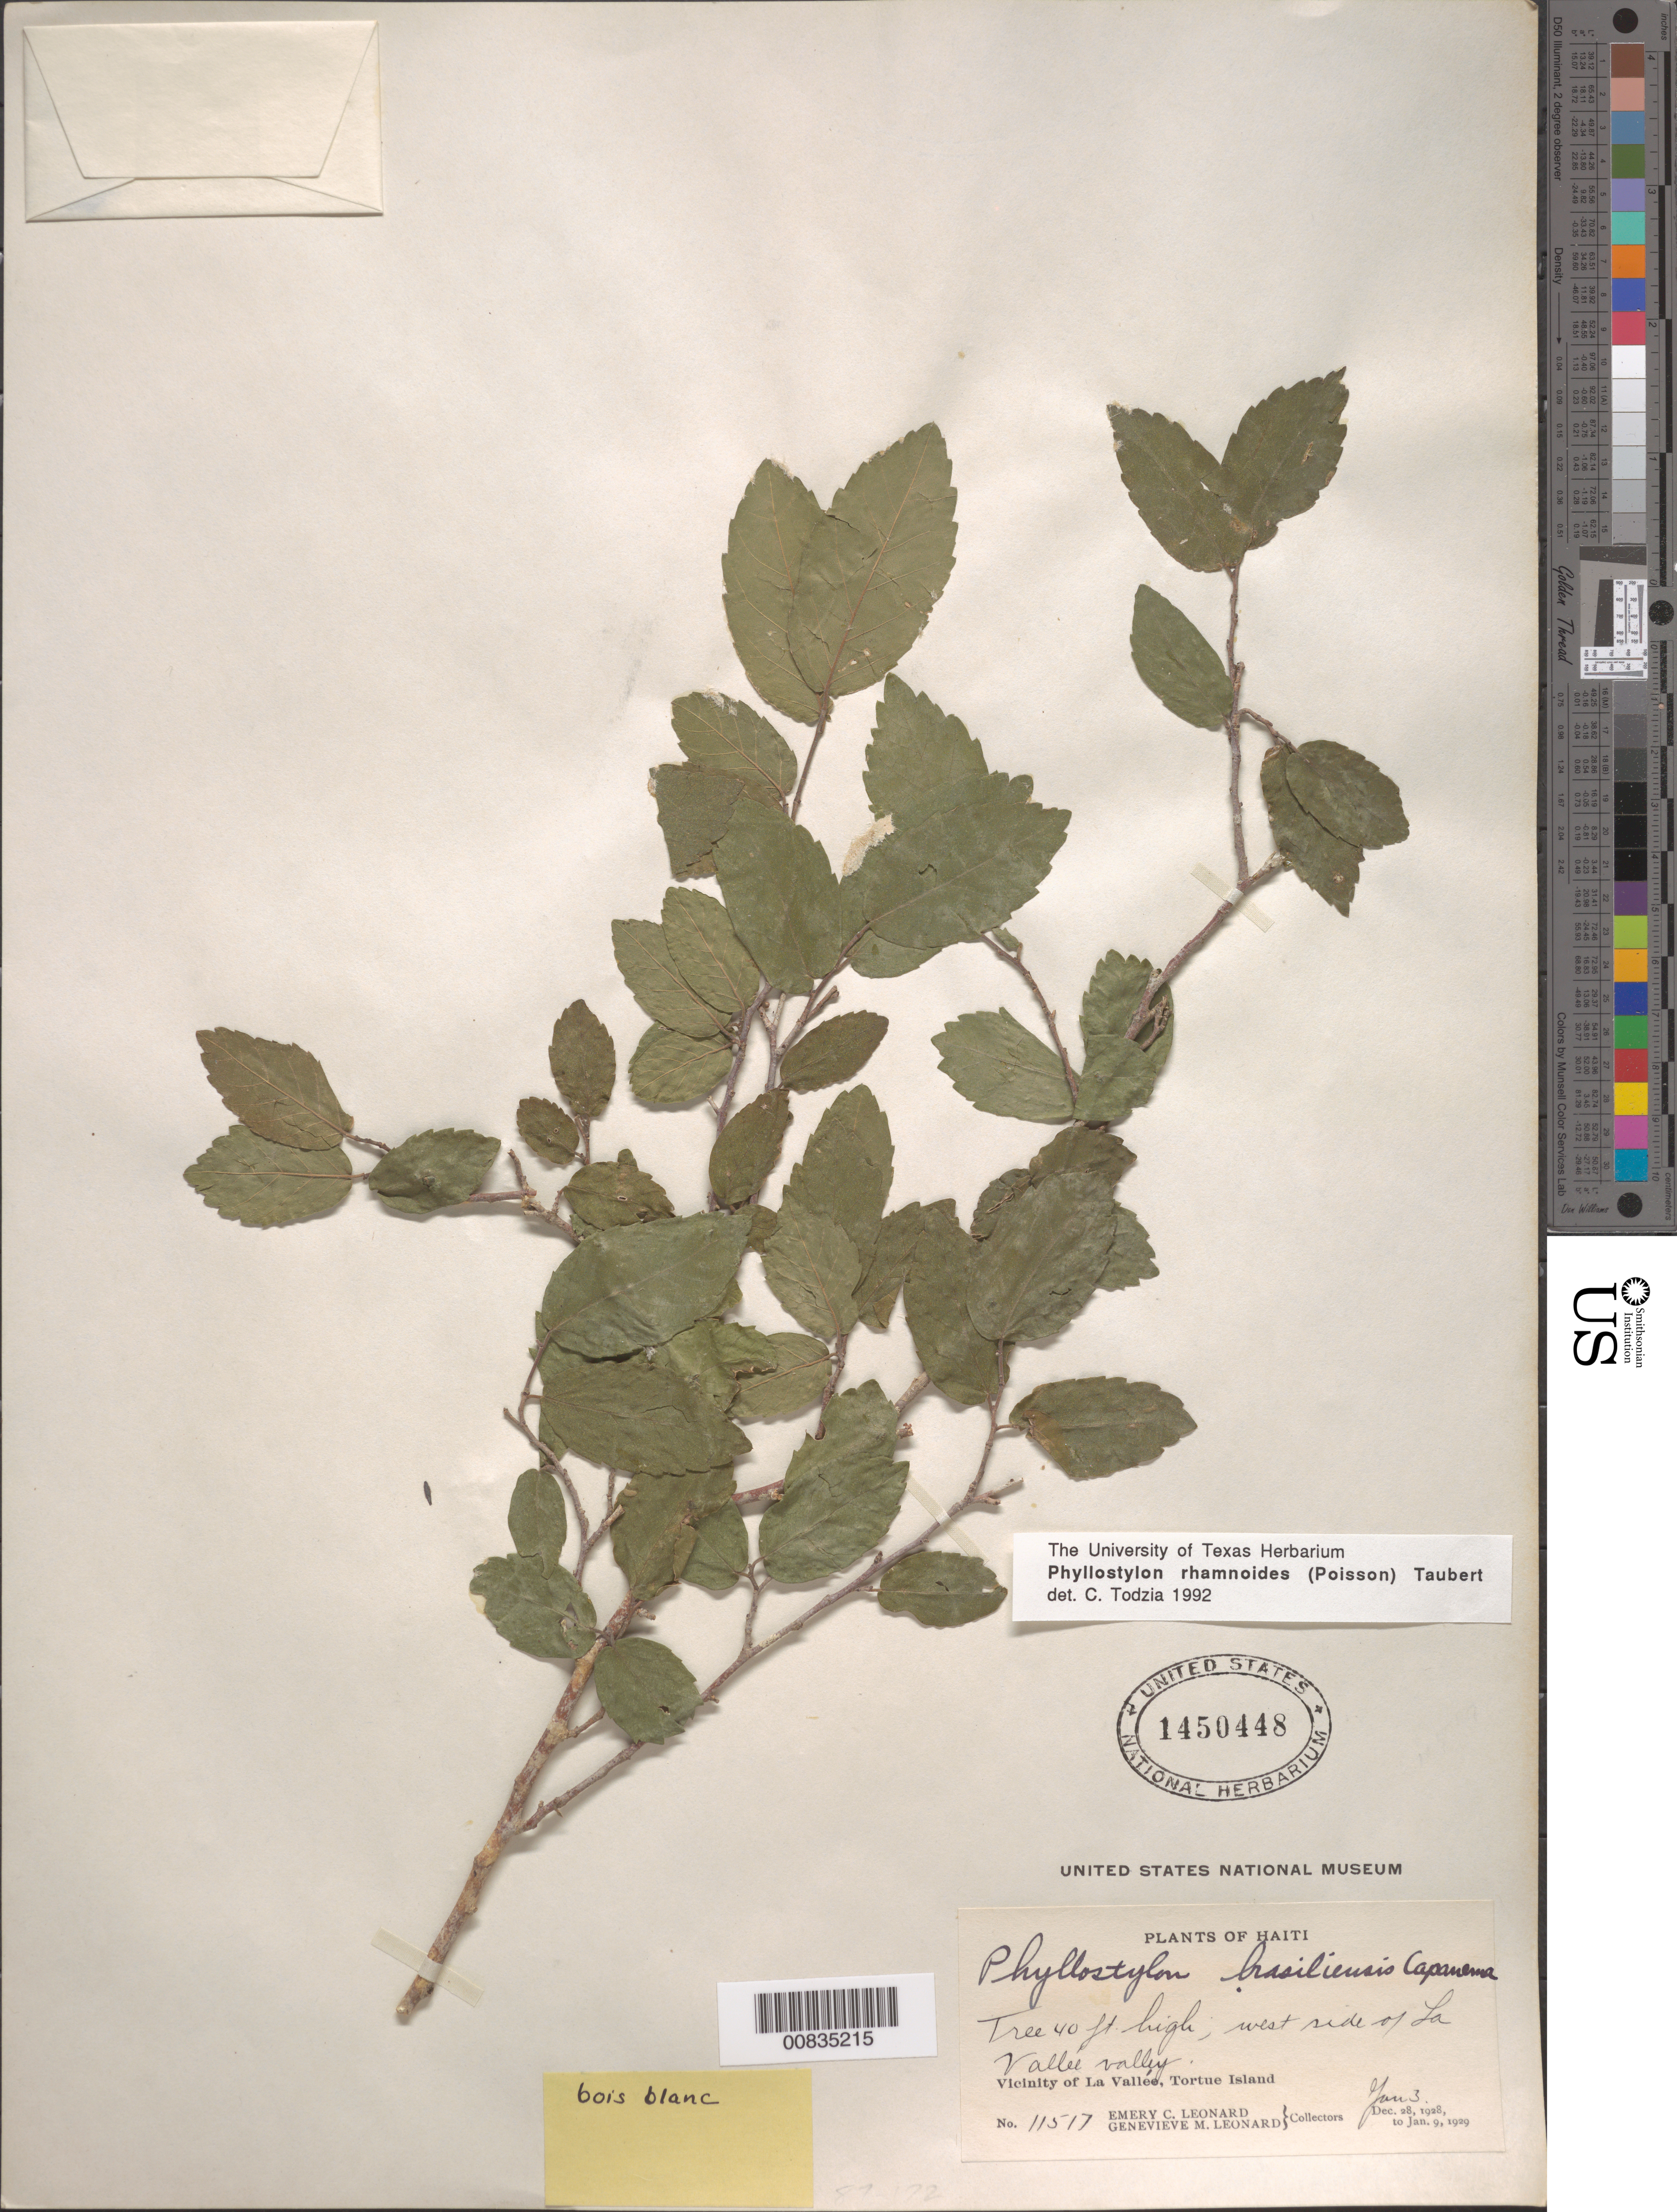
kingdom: Plantae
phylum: Tracheophyta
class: Magnoliopsida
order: Rosales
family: Ulmaceae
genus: Phyllostylon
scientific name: Phyllostylon rhamnoides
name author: (J. Poiss.) Taub.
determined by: Todzia, C. A., (TEX), University of Texas Austin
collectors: E. C. Leonard & G. M. Leonard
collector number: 11517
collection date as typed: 03 Jan 1929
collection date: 1929-01-03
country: Haiti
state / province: Nord-Óuest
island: Île de la Tortue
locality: West side of of La Vallée valley, Tortue Island.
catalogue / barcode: US 1450448